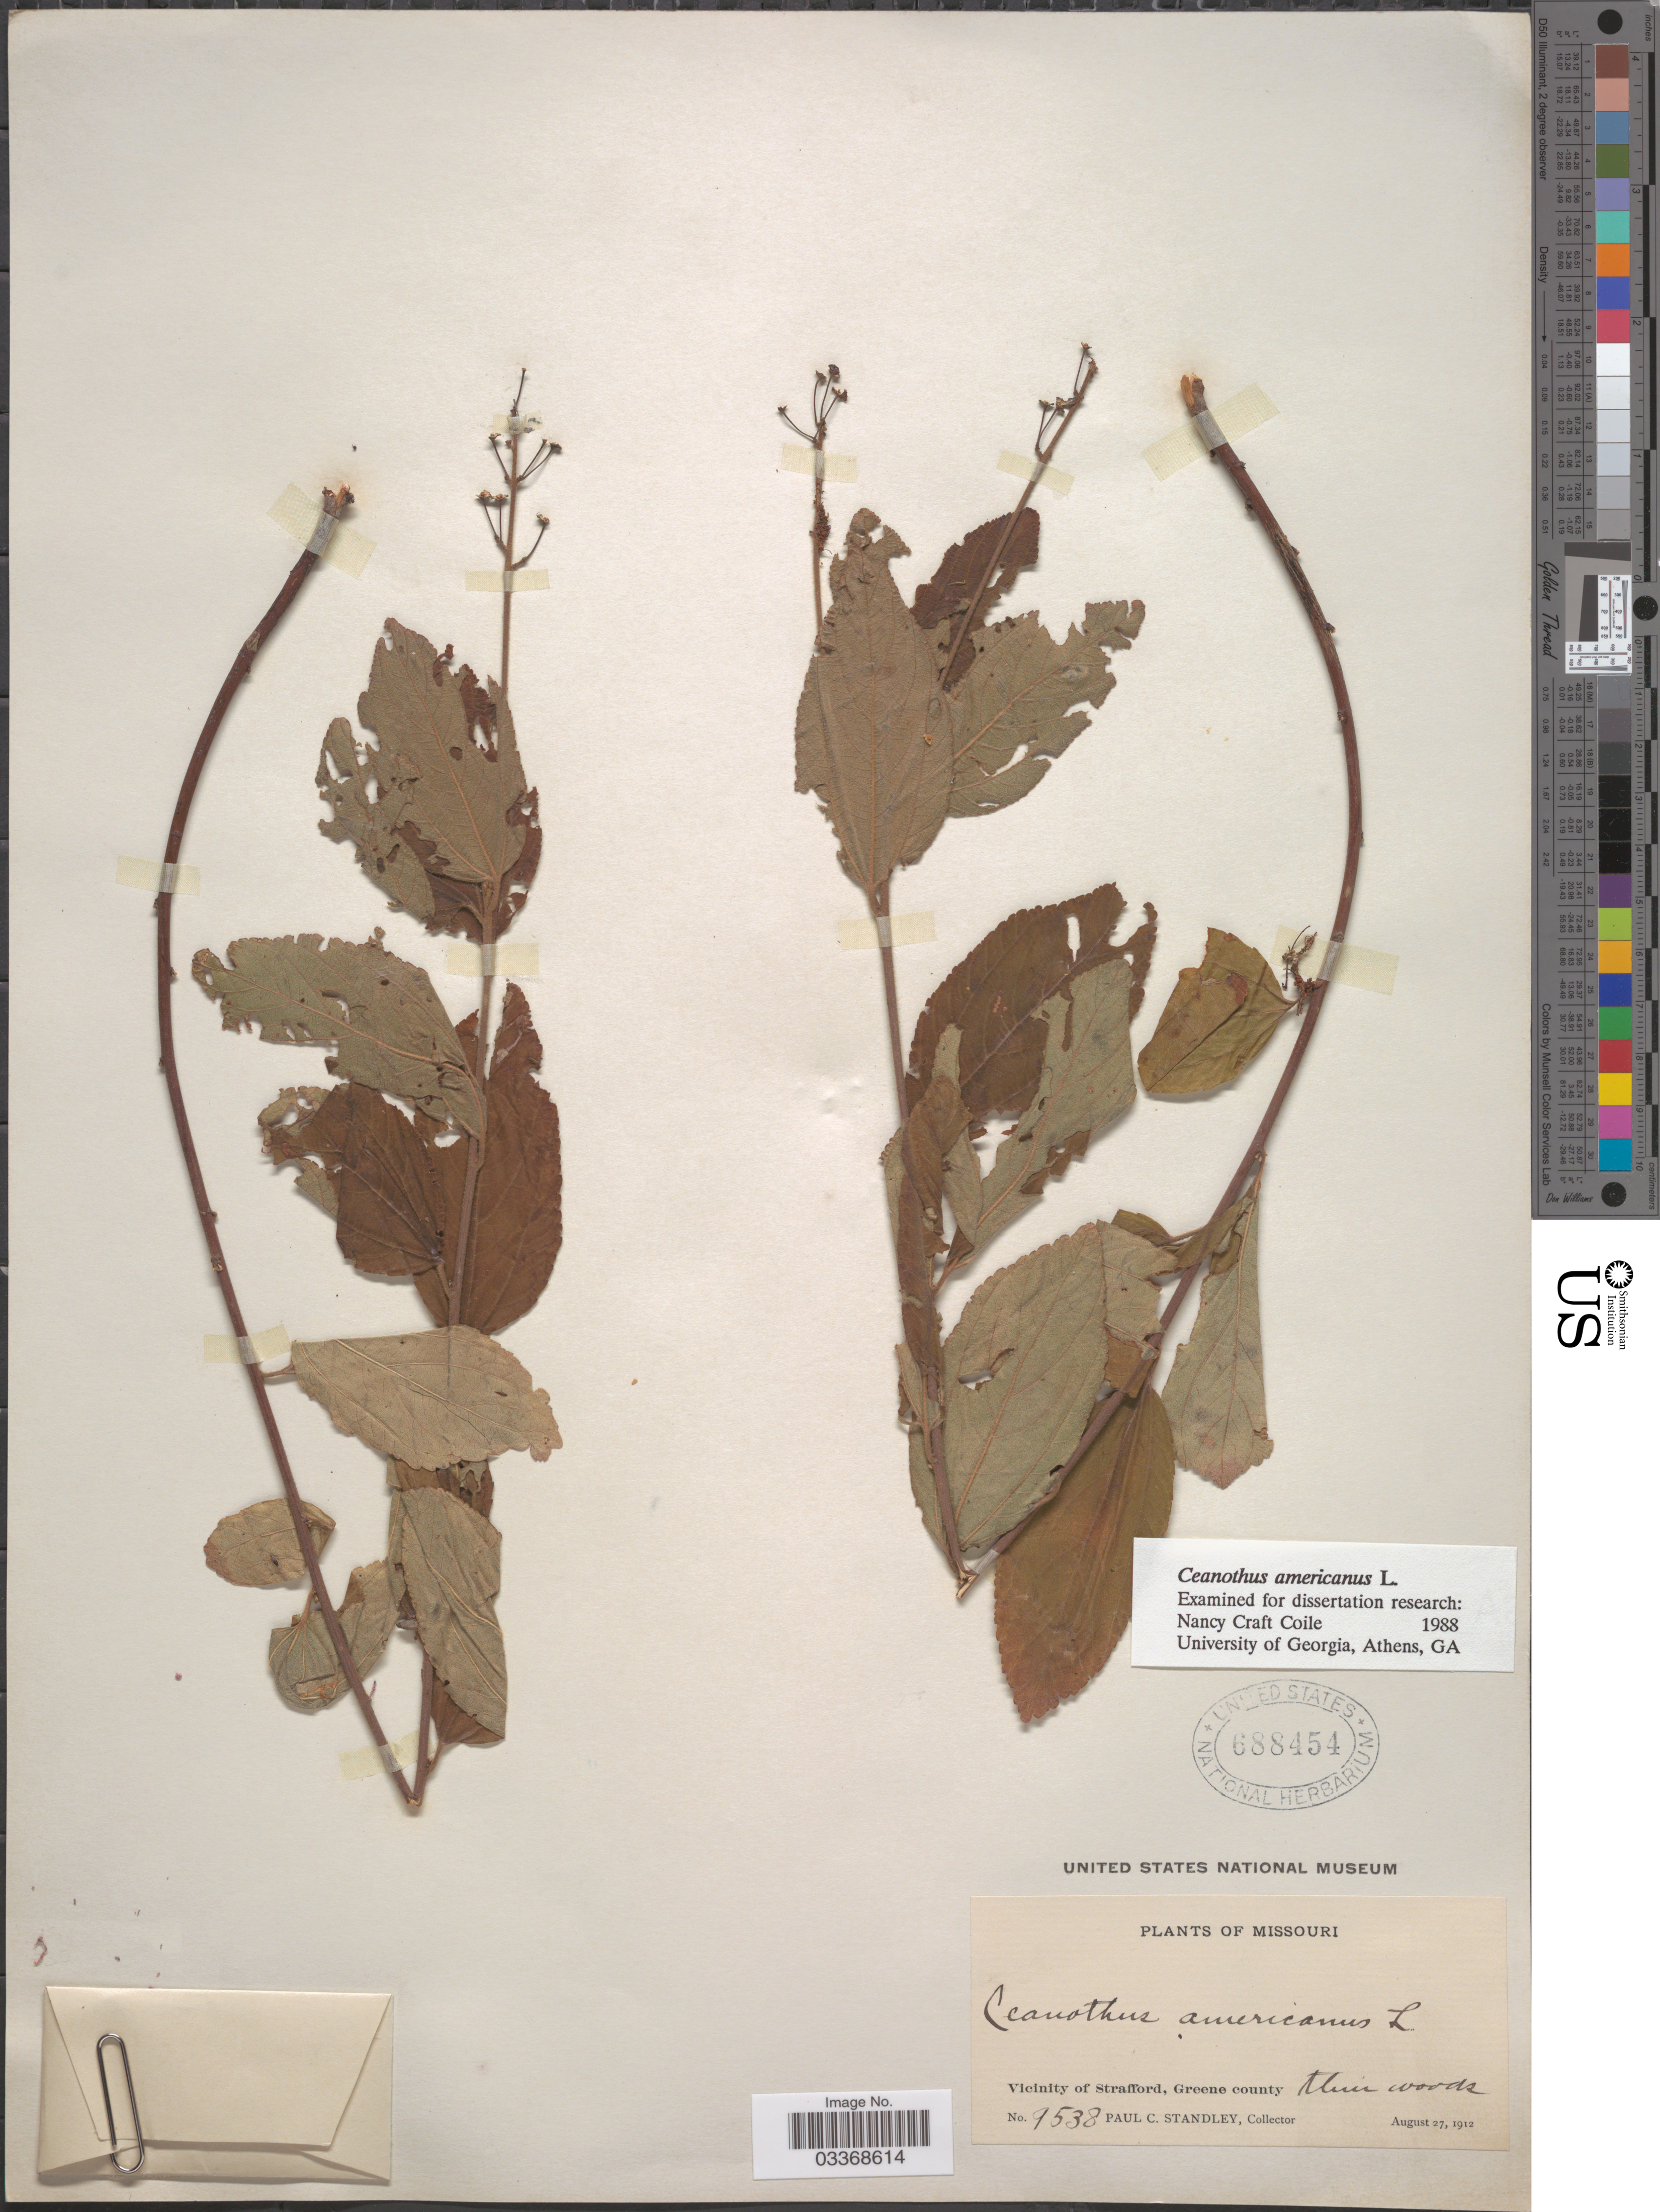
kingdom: Plantae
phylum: Tracheophyta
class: Magnoliopsida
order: Rosales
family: Rhamnaceae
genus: Ceanothus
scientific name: Ceanothus americanus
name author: L.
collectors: P. C. Standley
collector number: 9538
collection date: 1912-08-27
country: United States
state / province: Missouri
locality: Vicinity of Stratford, Greene County.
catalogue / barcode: US 688454